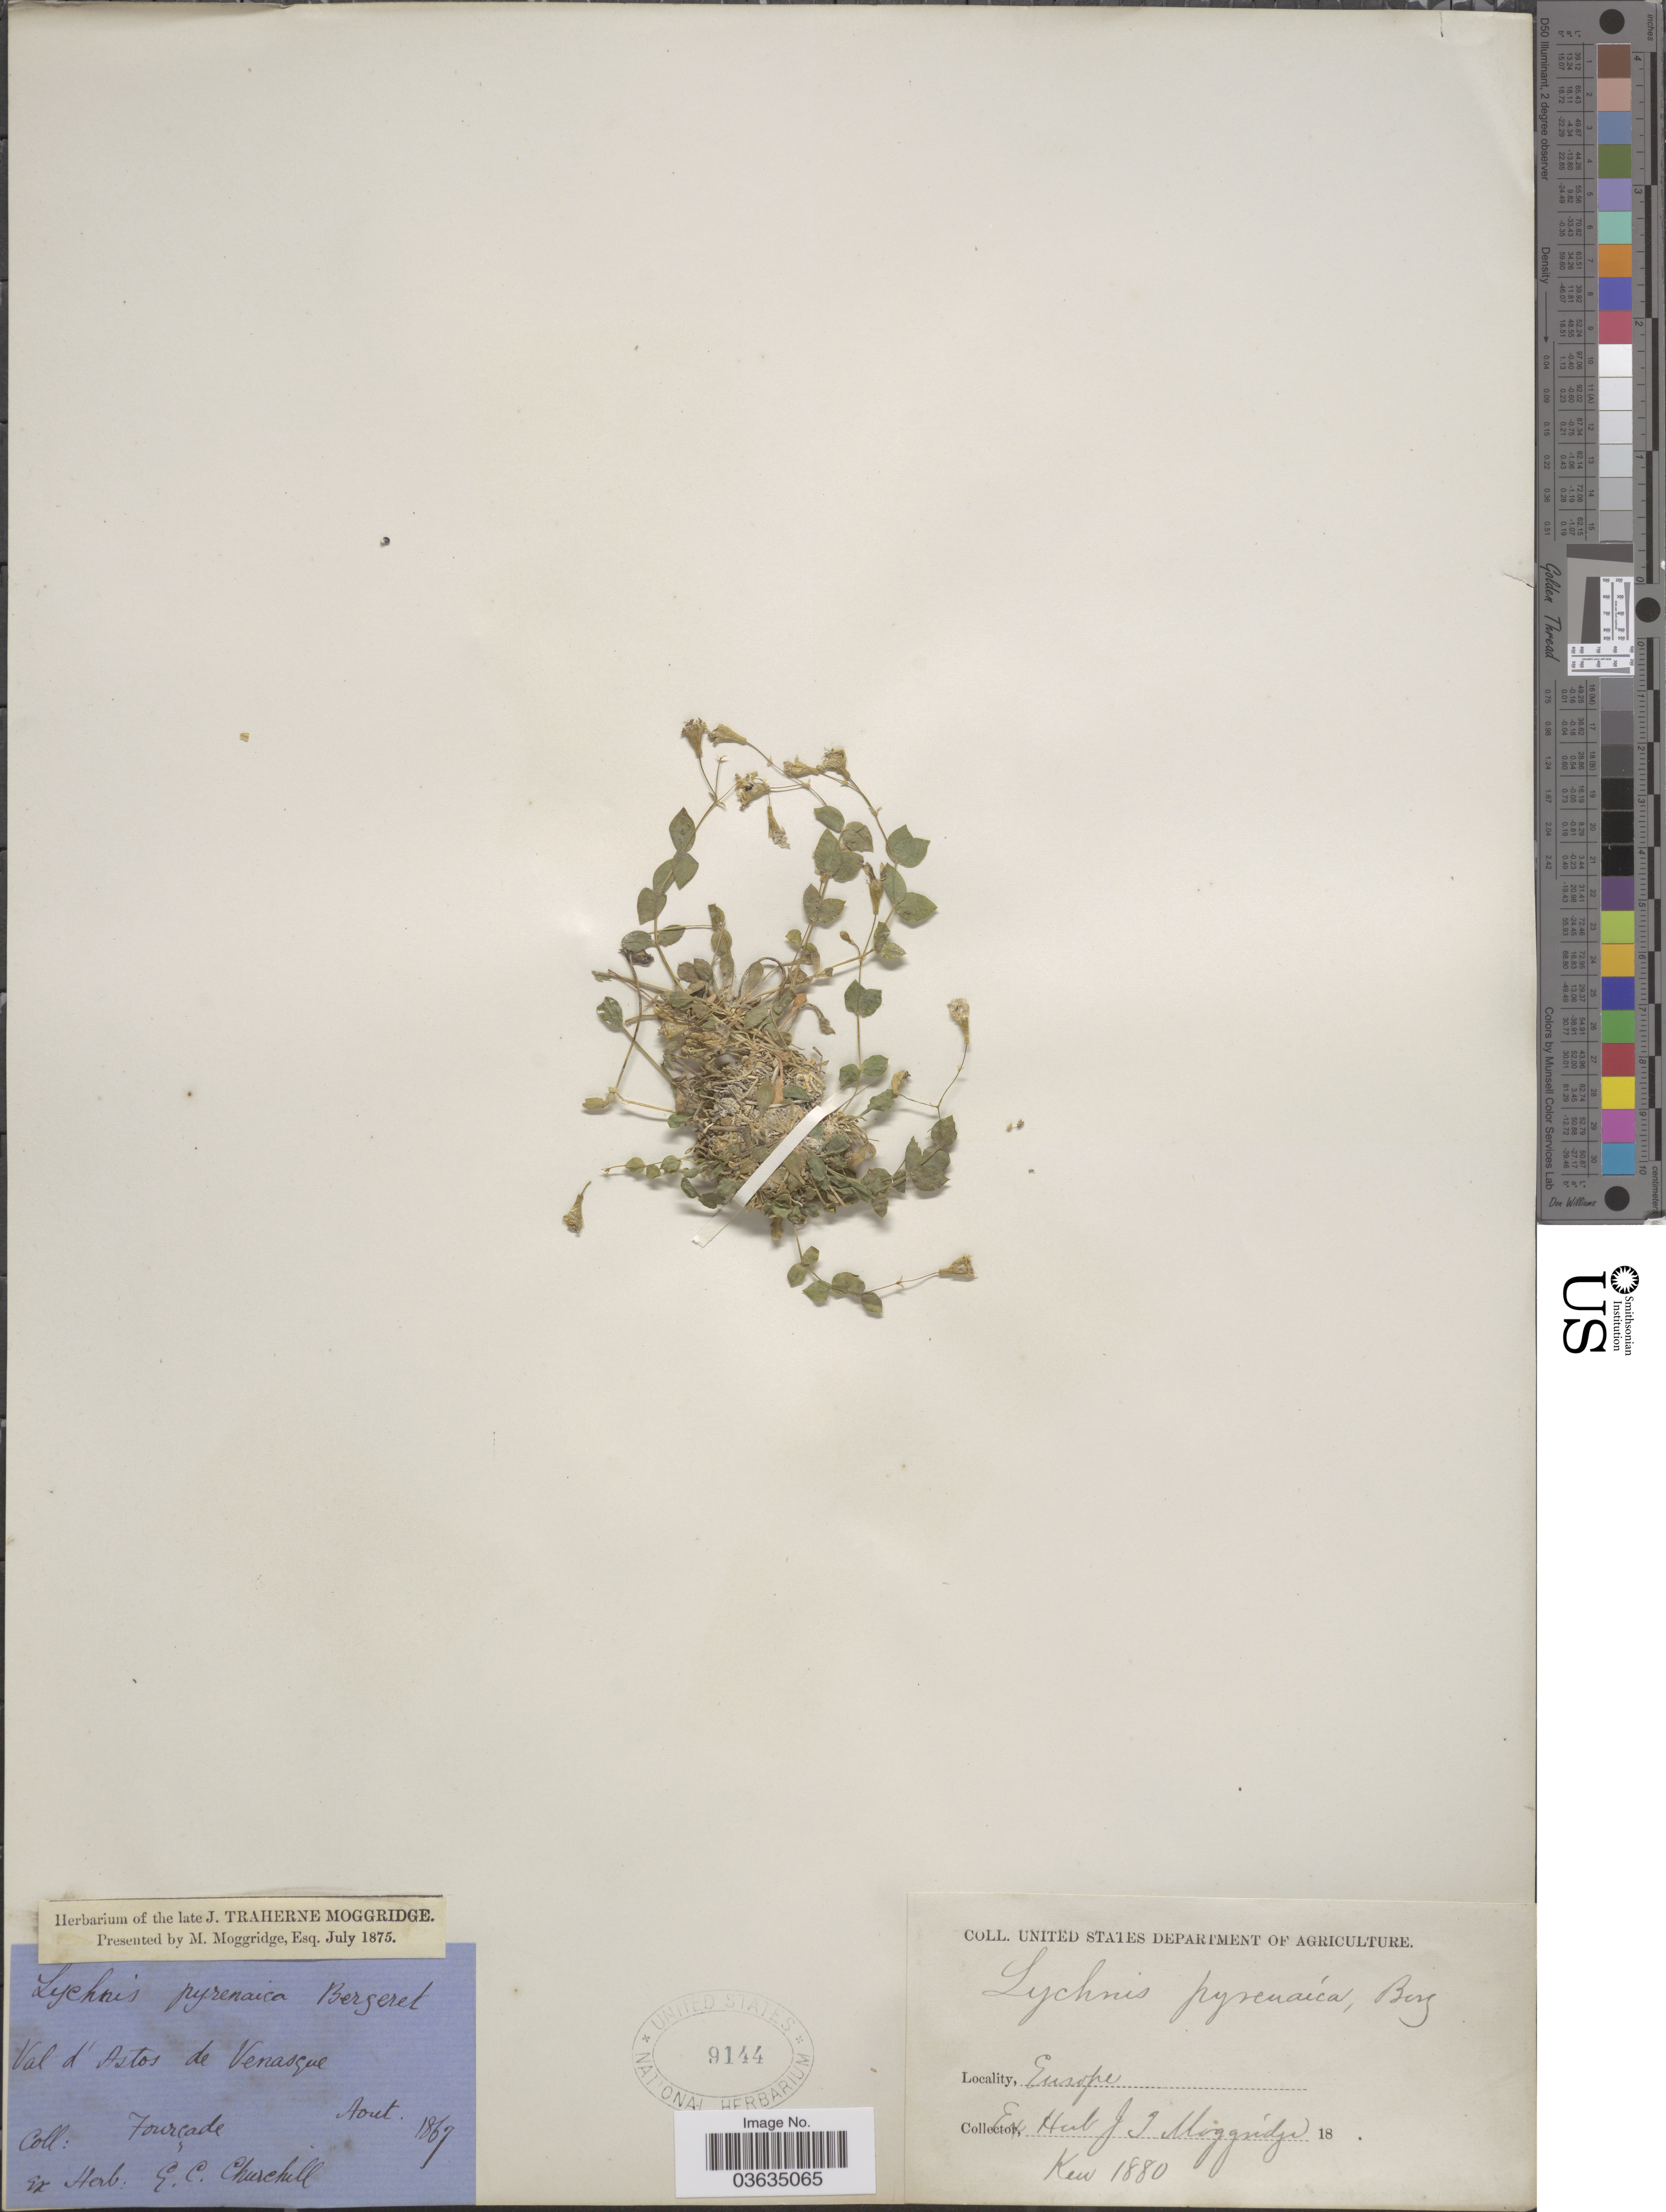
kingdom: Plantae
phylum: Tracheophyta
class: Magnoliopsida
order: Caryophyllales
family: Caryophyllaceae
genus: Petrocoptis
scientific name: Petrocoptis pyrenaica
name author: A. Braun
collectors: Fourcade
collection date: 1867-08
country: France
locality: Val d'Astos de Venasque. Europe.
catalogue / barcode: US 9144